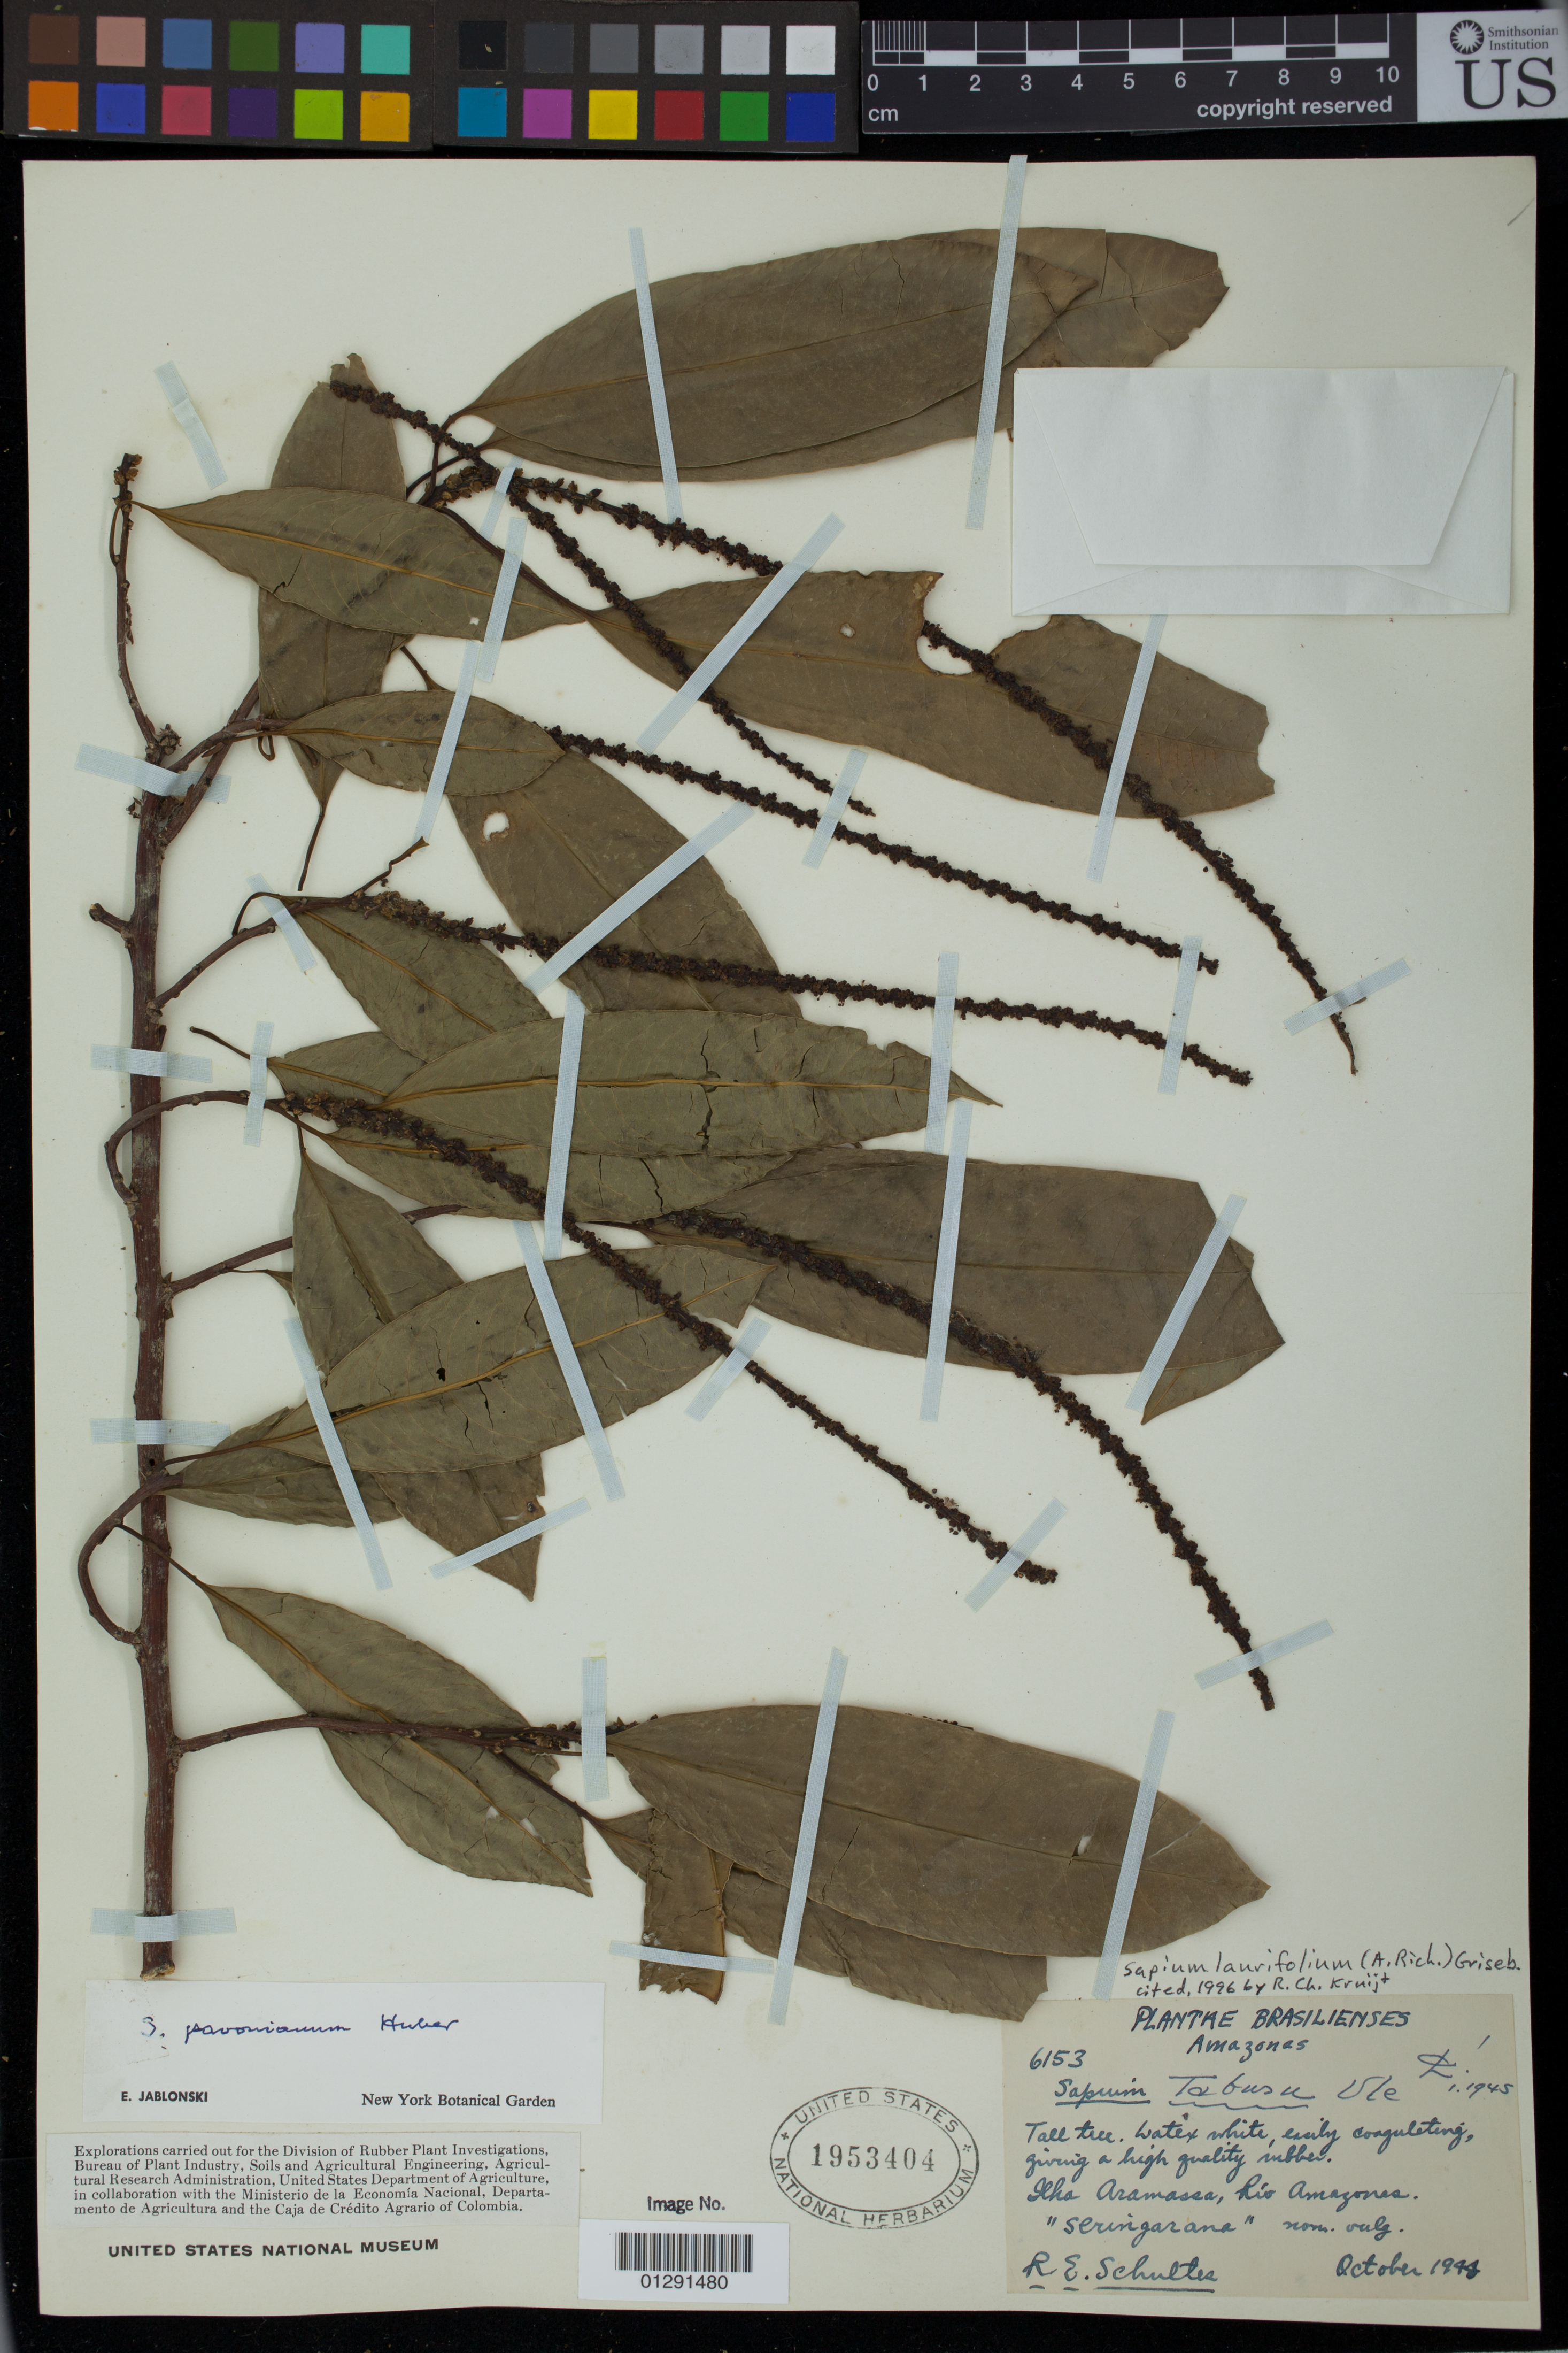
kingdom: Plantae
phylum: Tracheophyta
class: Magnoliopsida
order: Malpighiales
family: Euphorbiaceae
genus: Sapium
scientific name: Sapium lauriflorum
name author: (A. Rich.) Griseb.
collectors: R. E. Schultes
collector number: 6153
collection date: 1948-10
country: Brazil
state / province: Amazonas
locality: Ilha Aramassa, Rio Amazonea.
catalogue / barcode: US 1953404